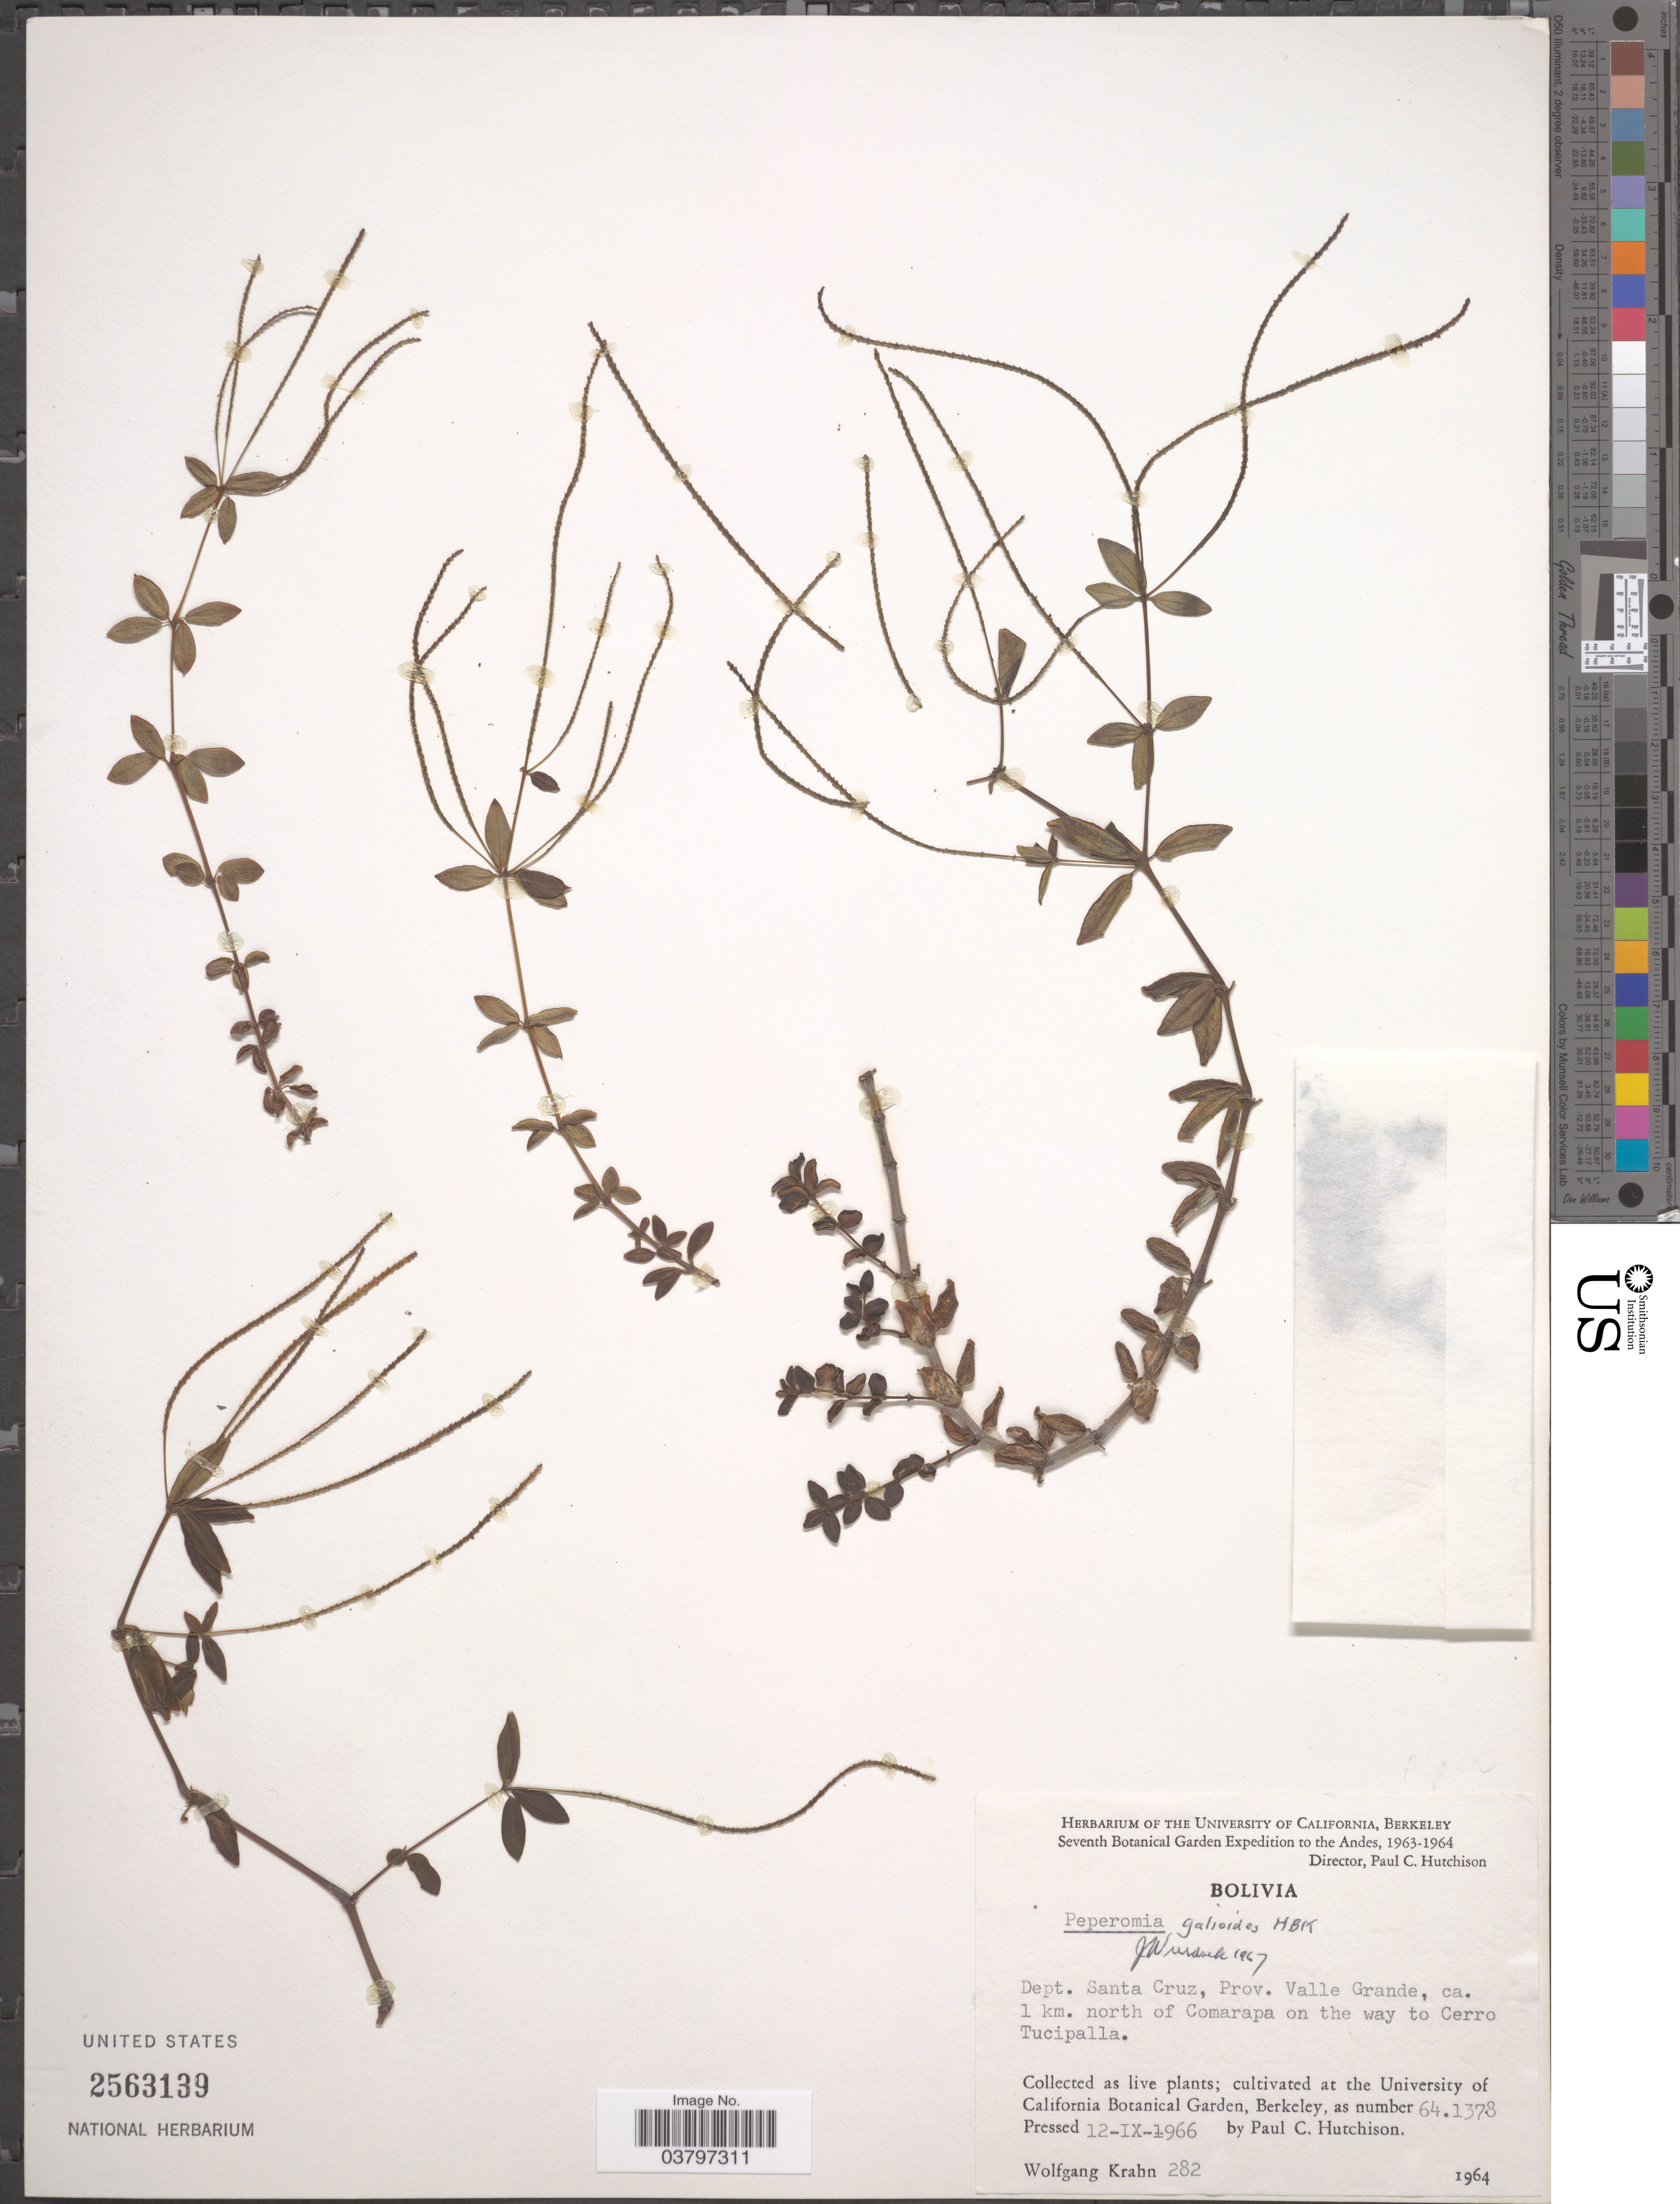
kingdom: Plantae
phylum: Tracheophyta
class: Magnoliopsida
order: Piperales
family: Piperaceae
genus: Peperomia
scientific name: Peperomia galioides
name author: Kunth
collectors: W. Krahn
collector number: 282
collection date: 1964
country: Bolivia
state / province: Santa Cruz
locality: The Andes. Dept. Santa Cruz, Prov. Valle Grande, ca. 1 km. north of Comarapa on the way to Cerro Tucipalla.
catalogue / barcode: US 2563139